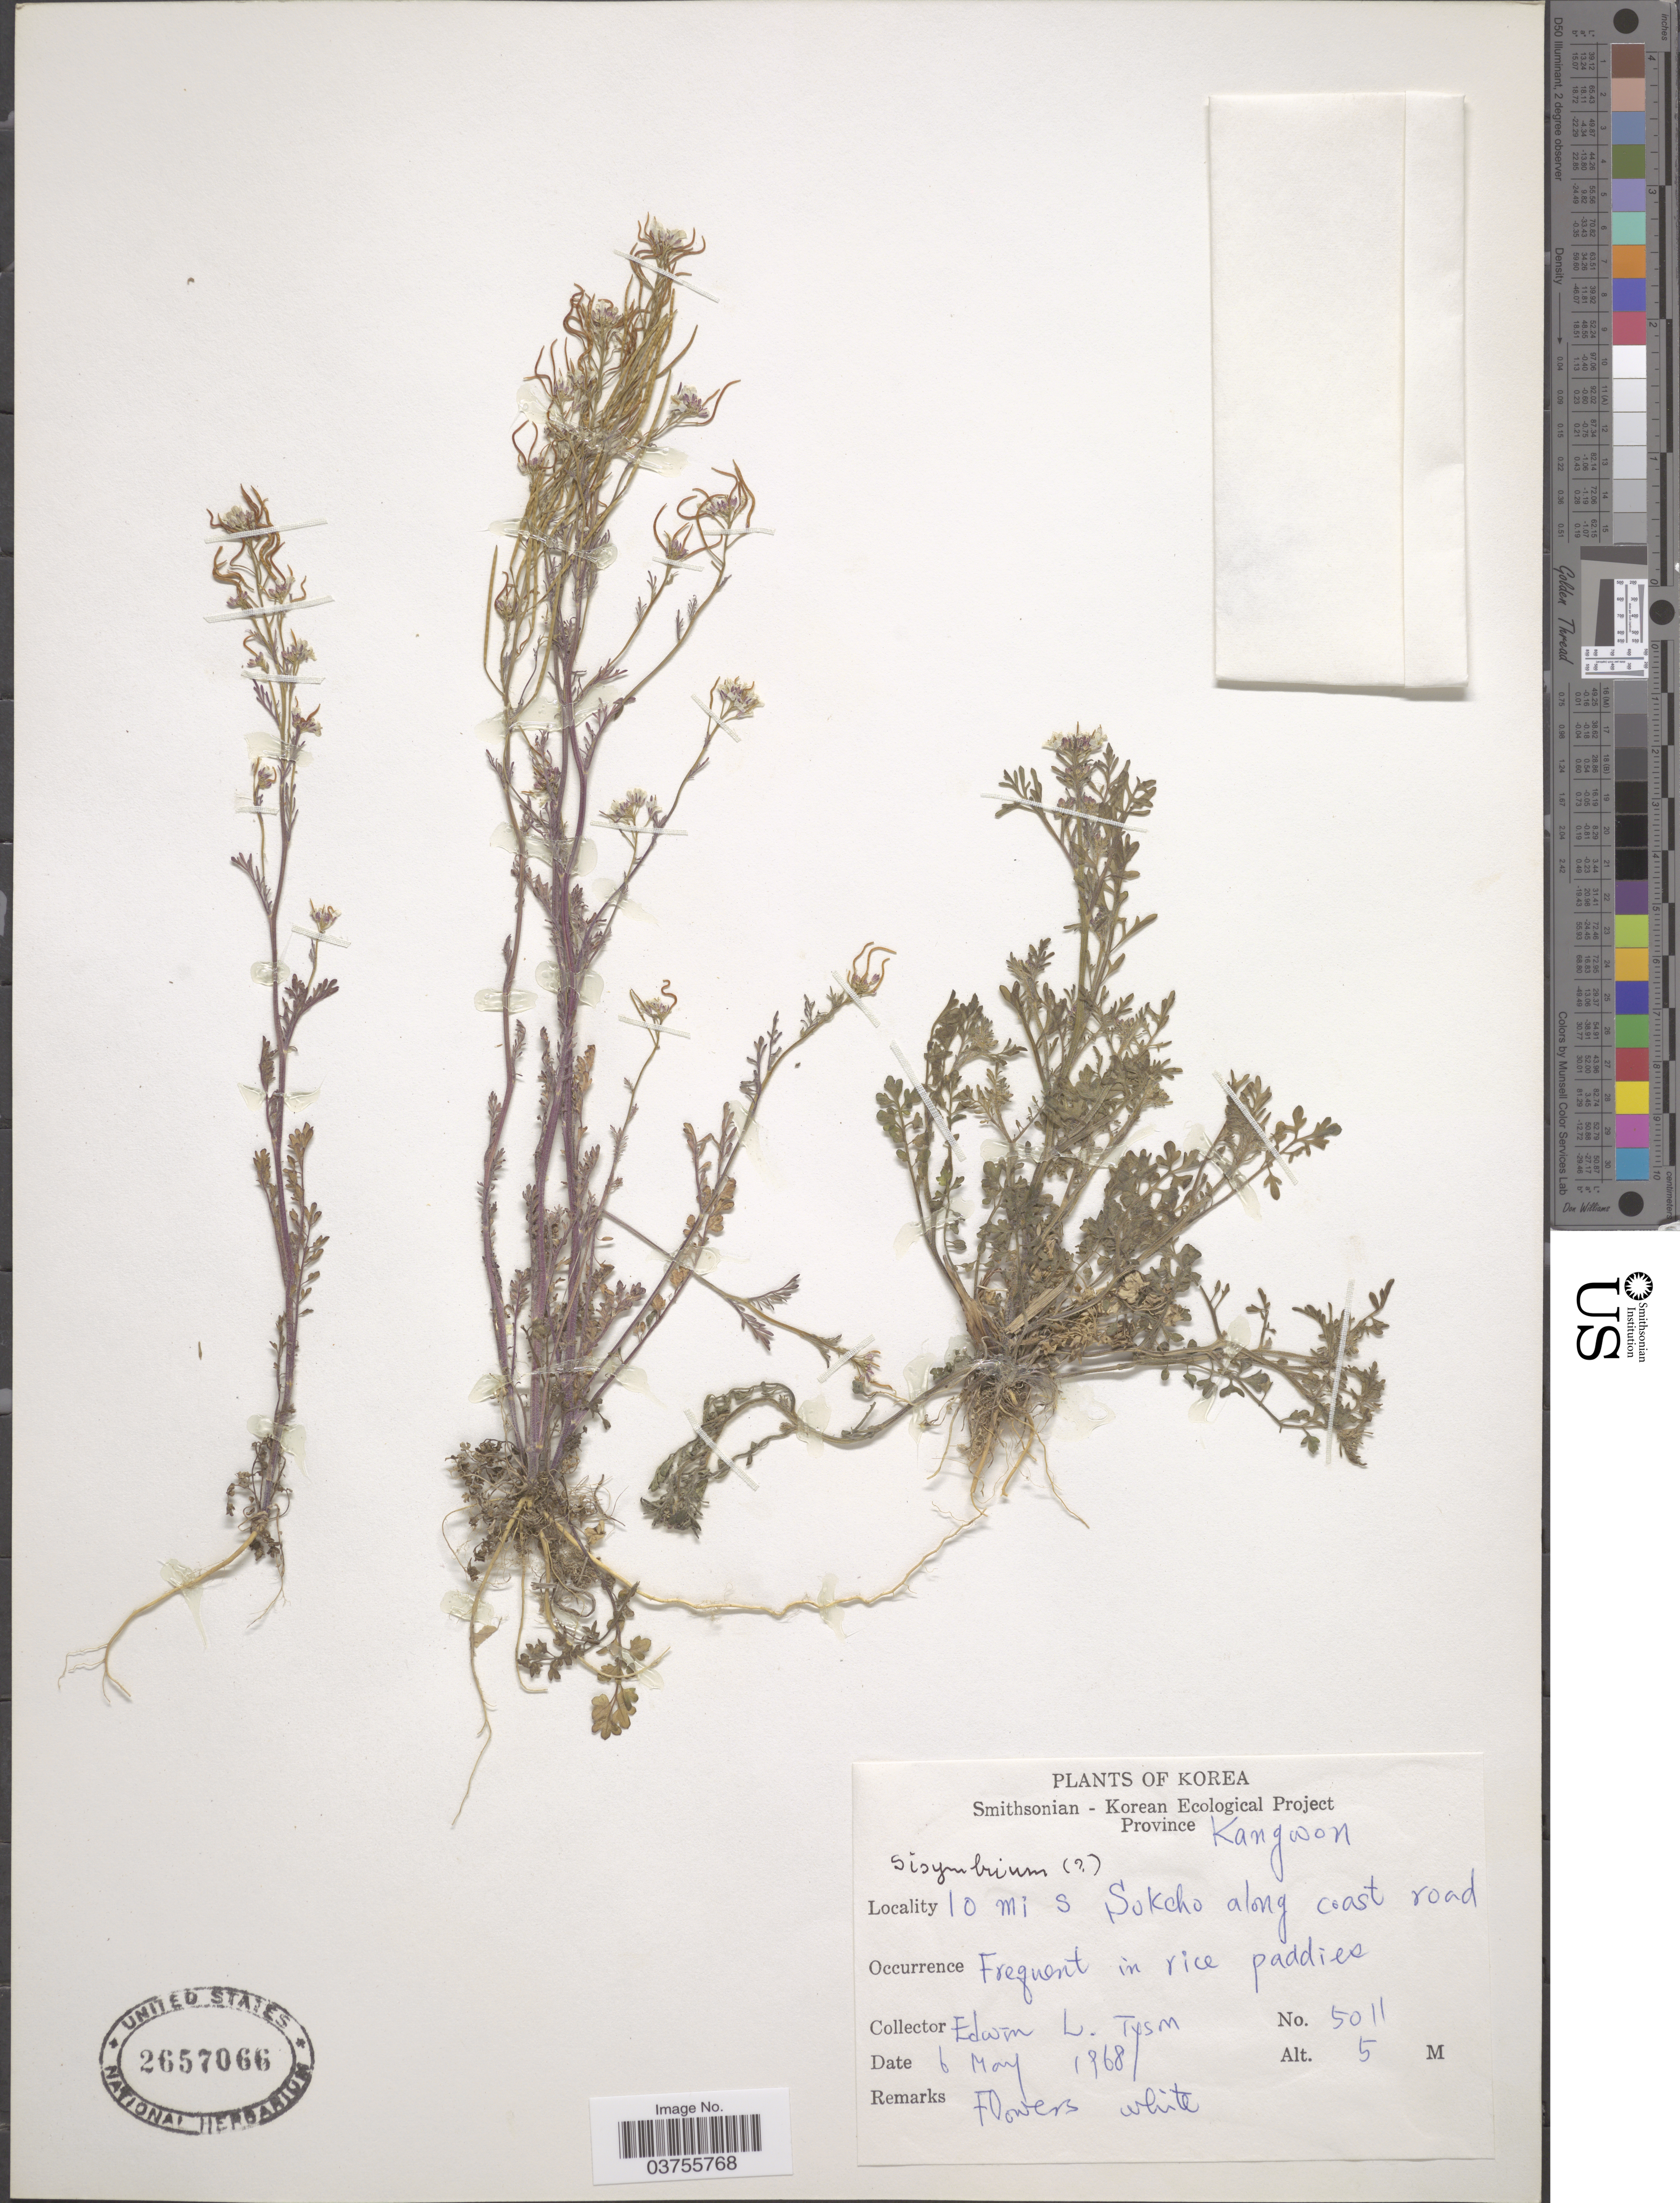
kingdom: Plantae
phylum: Tracheophyta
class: Magnoliopsida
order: Brassicales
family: Brassicaceae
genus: Sophia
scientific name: Sophia sophia (L.) Britton nom. illeg. (tautonym)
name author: (L.) Britton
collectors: E. L. Tyson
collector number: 5011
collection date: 1968-05-06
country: North Korea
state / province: Kangwon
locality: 10 mi S Sokcho along coast road.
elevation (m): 5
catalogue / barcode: US 2657066